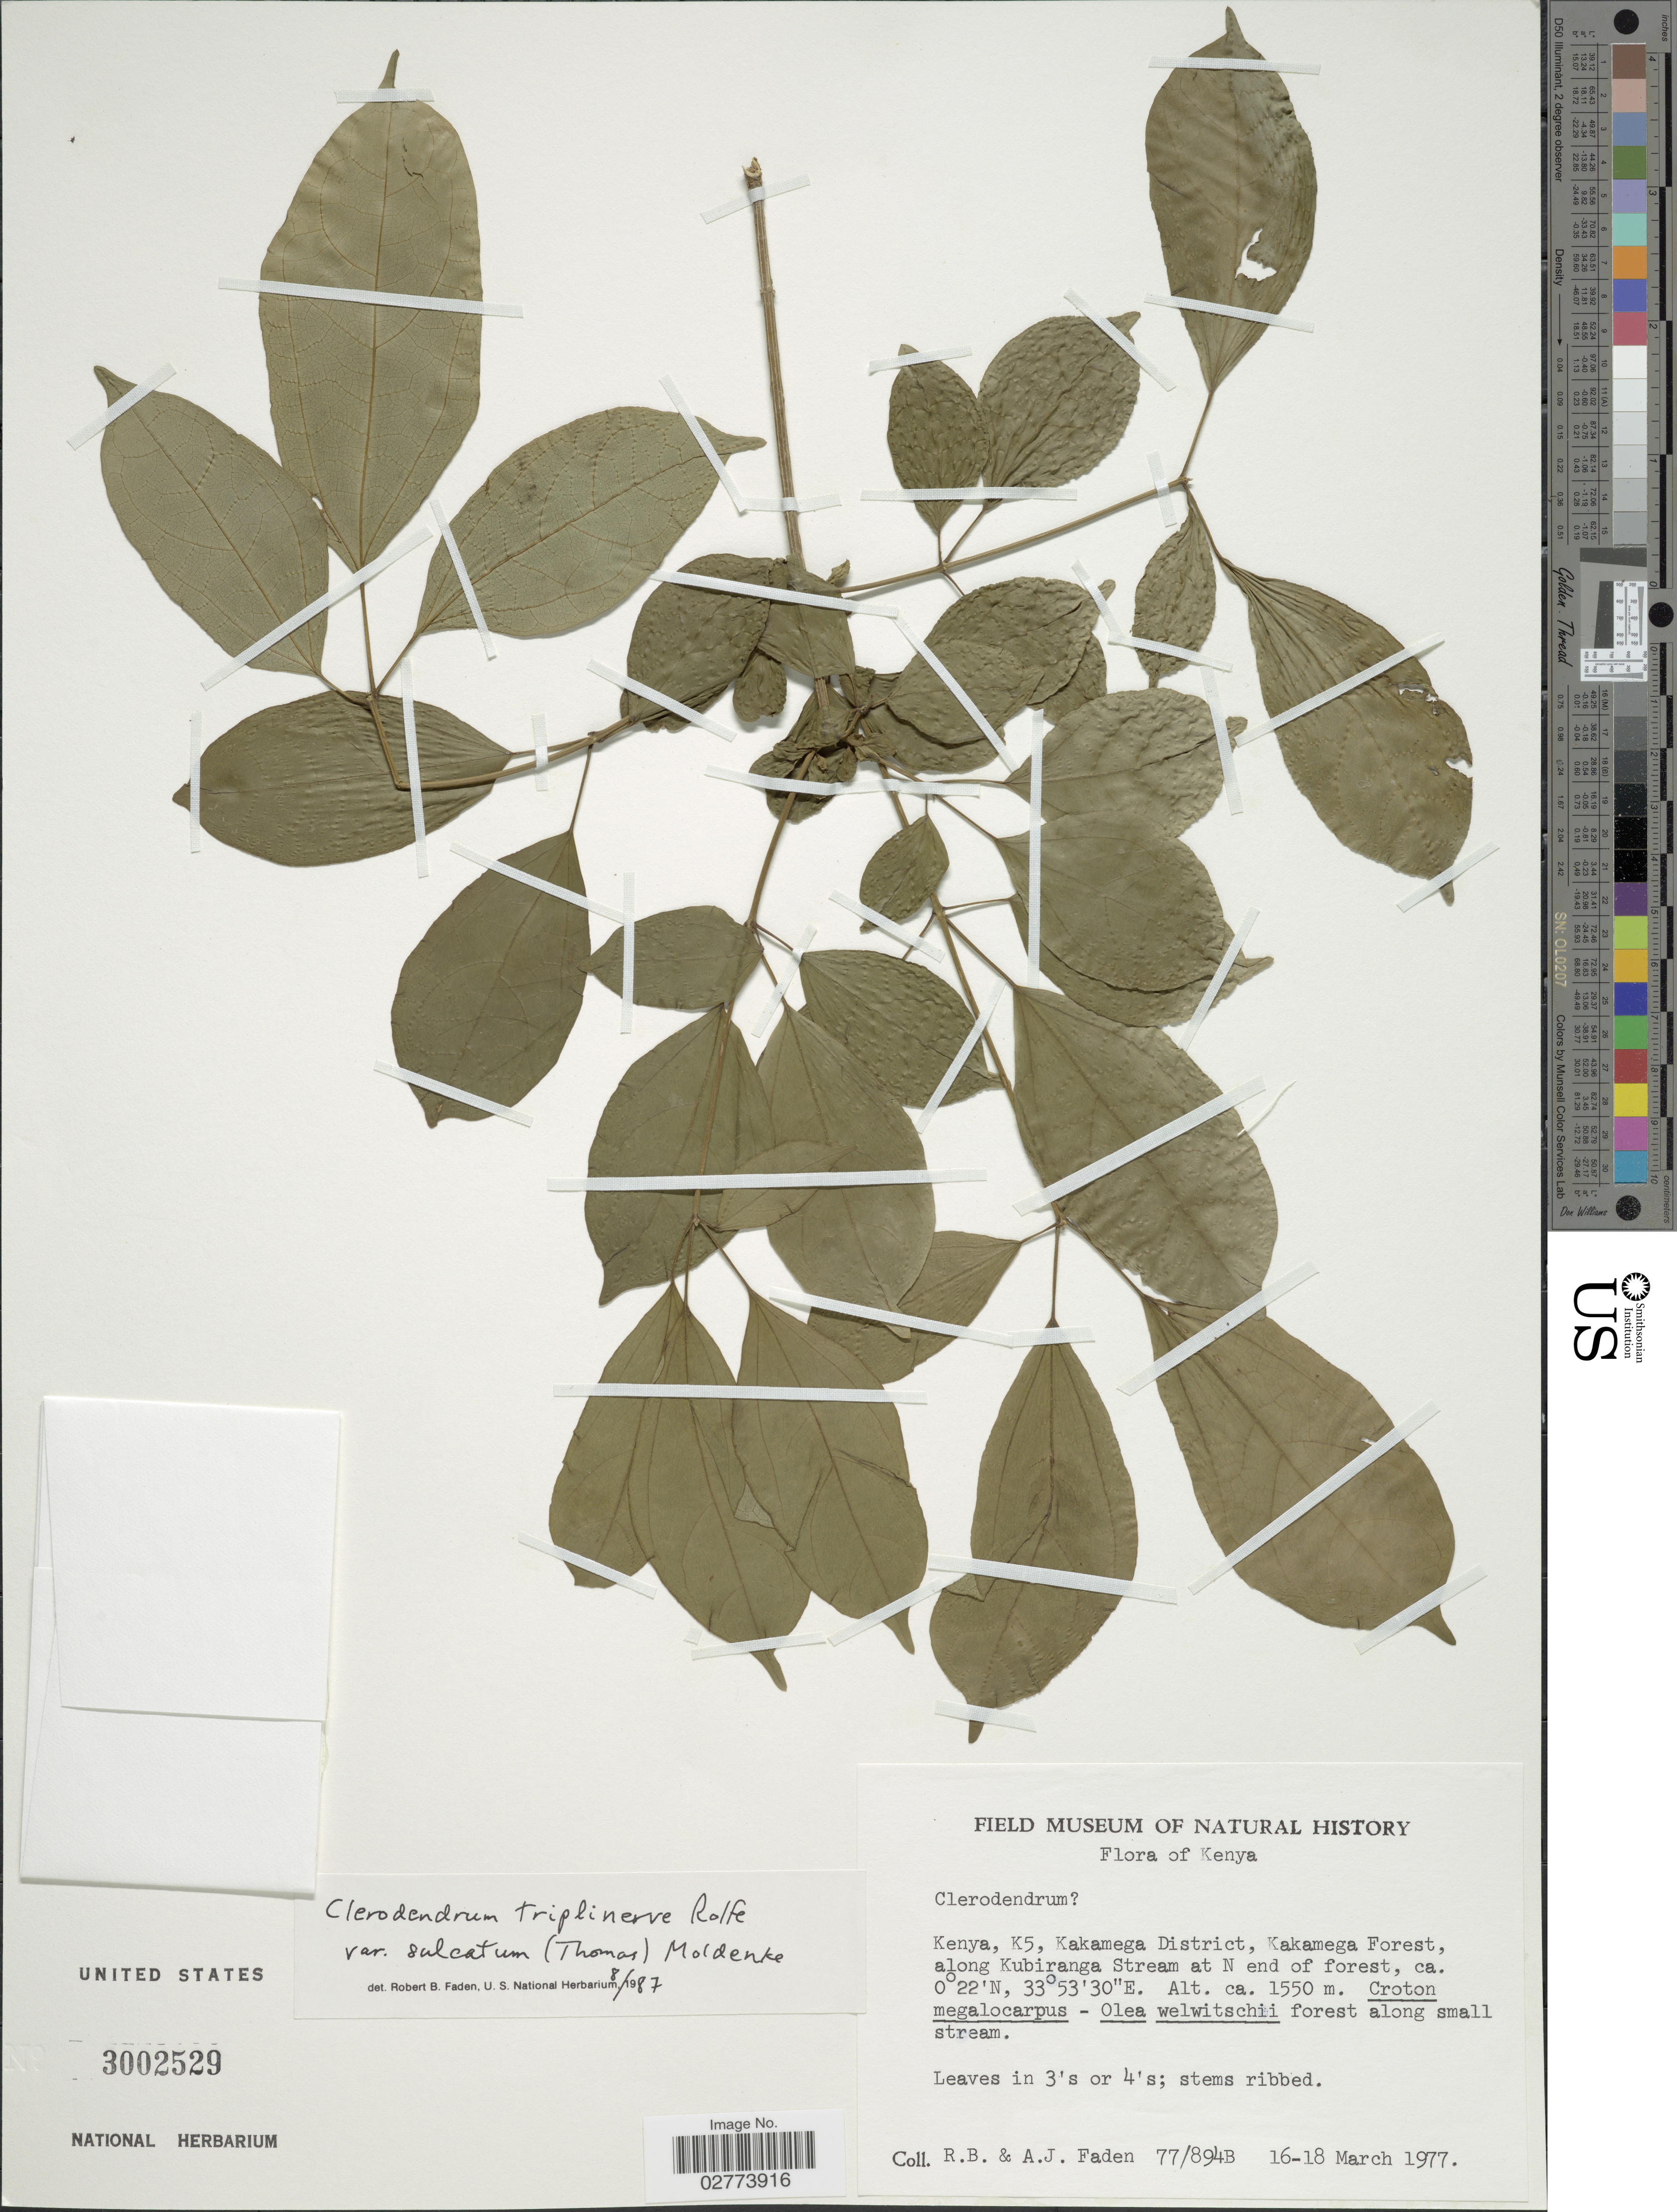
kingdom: Plantae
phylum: Tracheophyta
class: Magnoliopsida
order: Lamiales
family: Lamiaceae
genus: Clerodendrum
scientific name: Clerodendrum triplinerve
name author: Rolfe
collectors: R. B. Faden & A. J. Faden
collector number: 77/894B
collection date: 1977-03-16/1977-03-18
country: Kenya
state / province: Kakamega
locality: K5, Kakamega Forest, along Kubiranga Stream at N end of forest.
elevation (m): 1550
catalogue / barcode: US 3002529